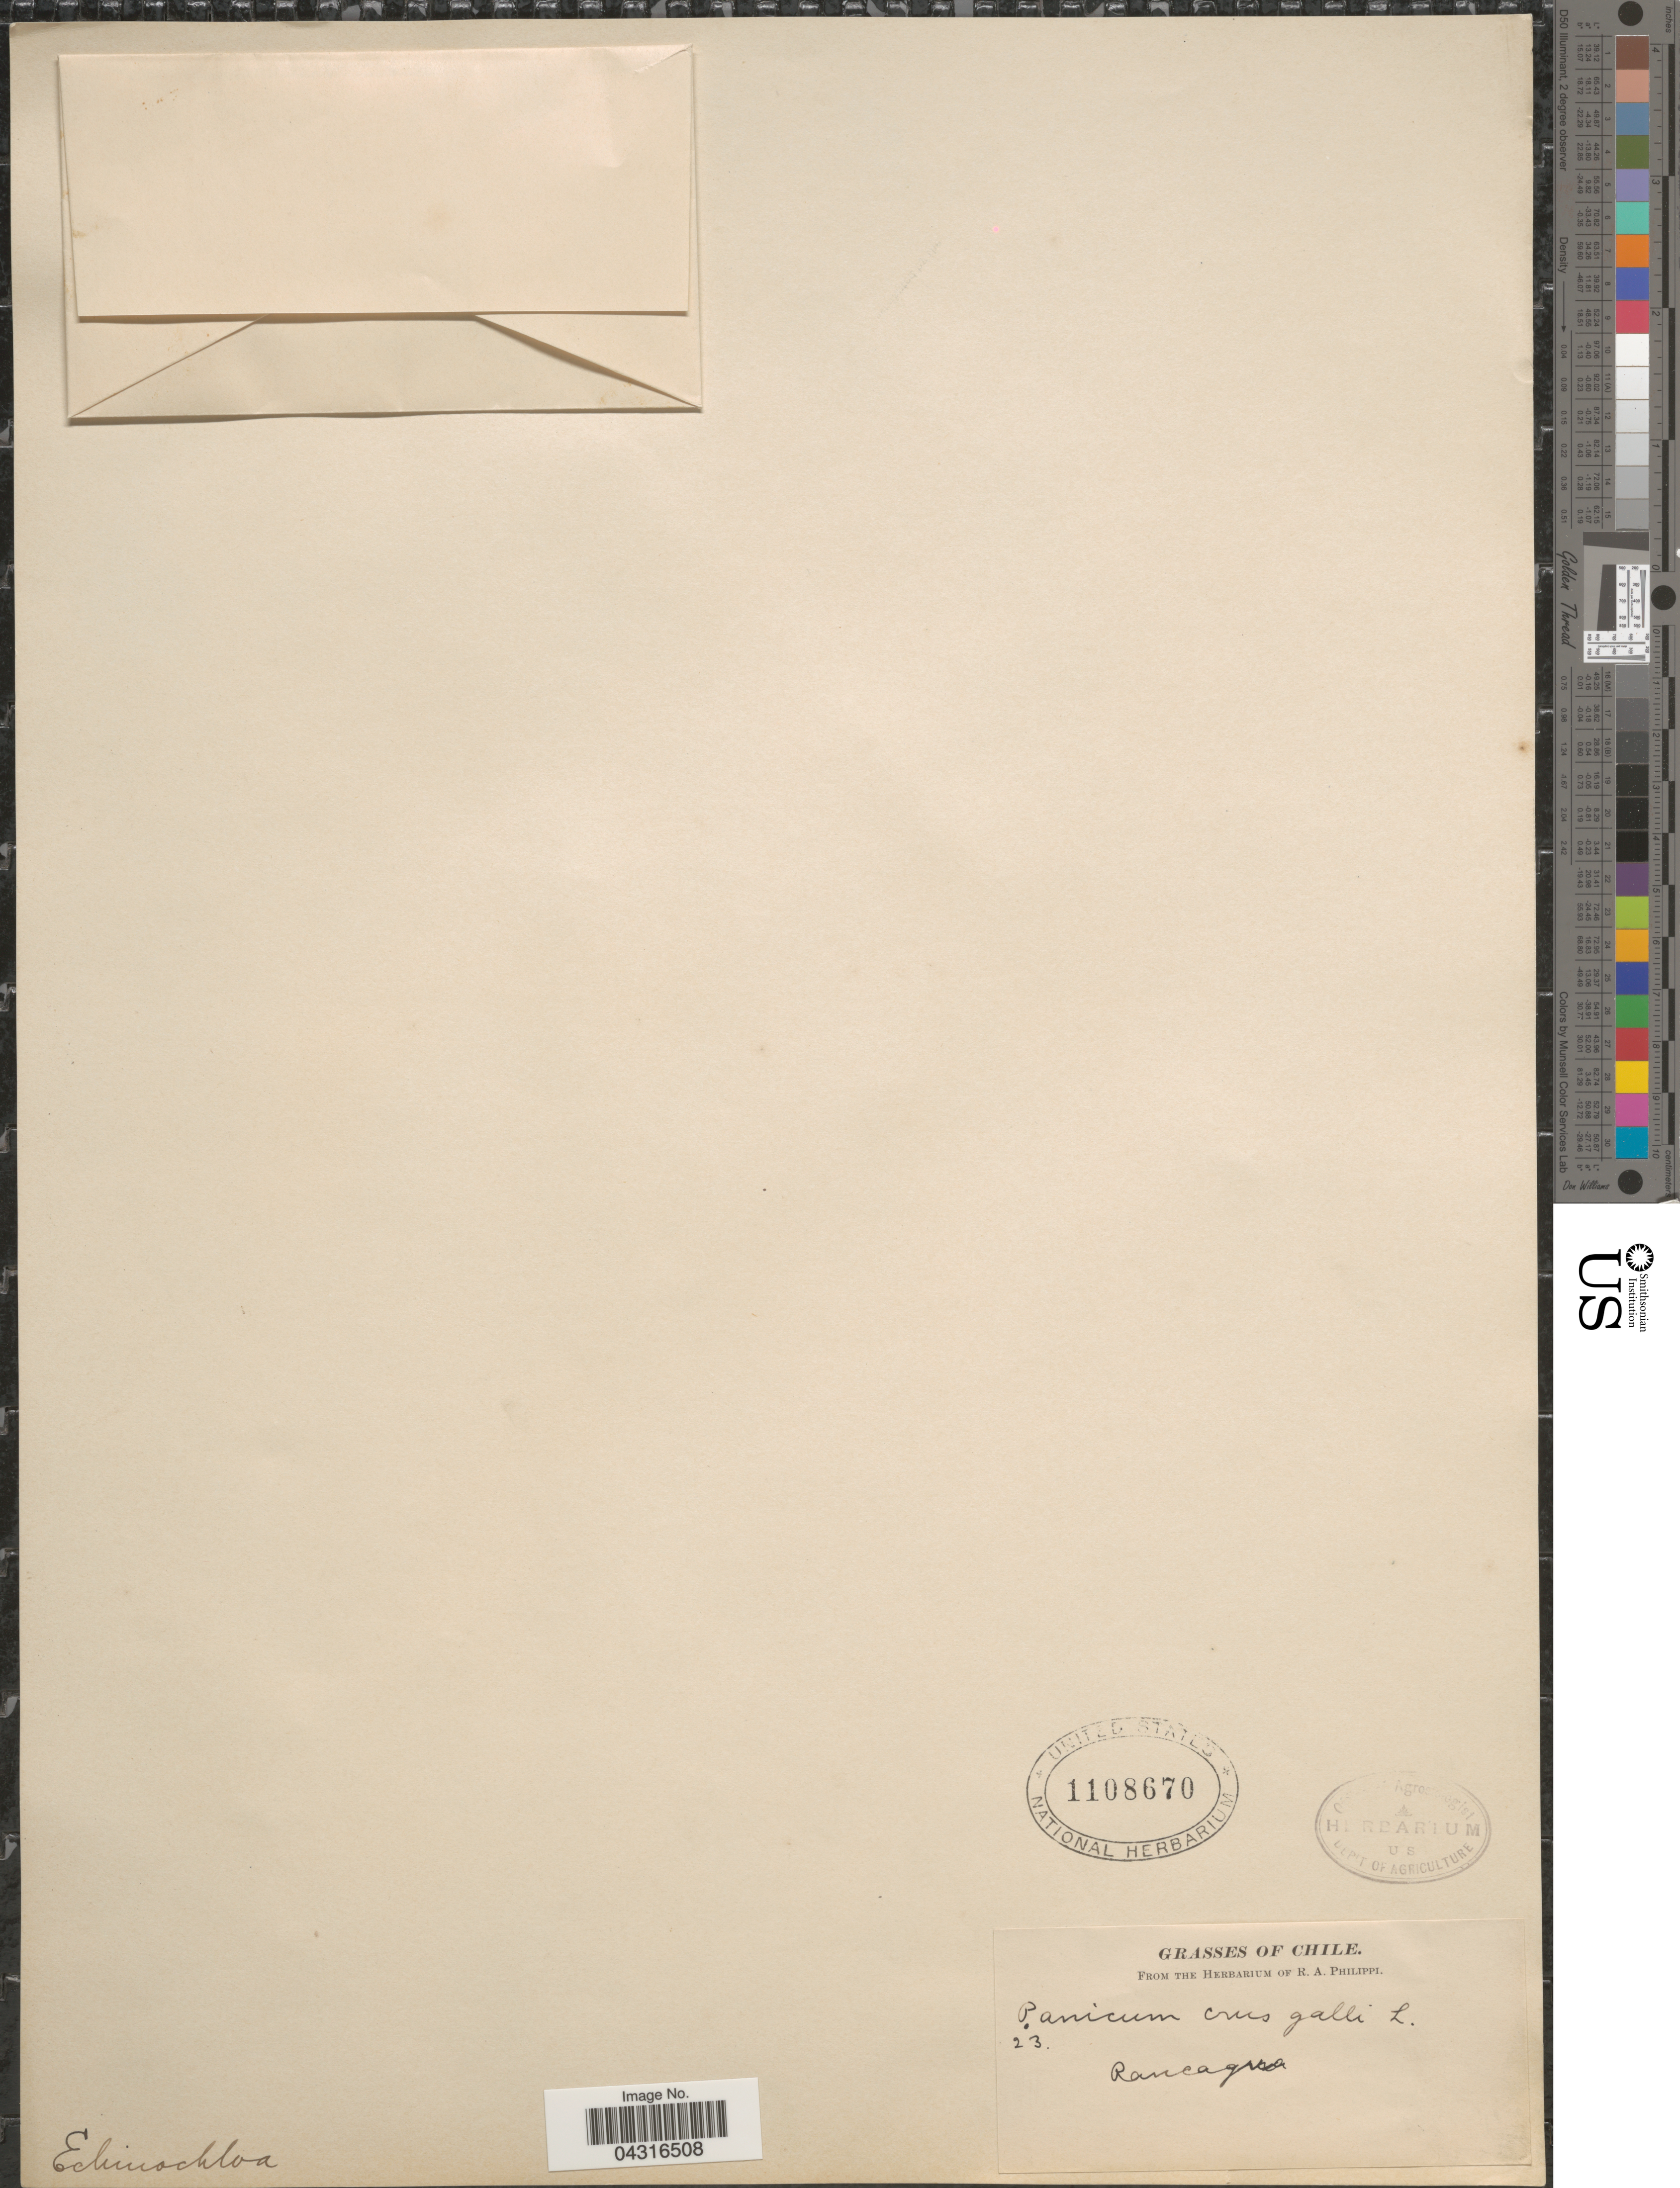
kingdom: Plantae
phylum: Tracheophyta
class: Liliopsida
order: Poales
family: Poaceae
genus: Echinochloa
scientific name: Echinochloa crus-galli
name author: (L.) P. Beauv.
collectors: ex. herb. R.A. Philippi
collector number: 23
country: Chile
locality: Rancagua.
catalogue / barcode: US 1108670